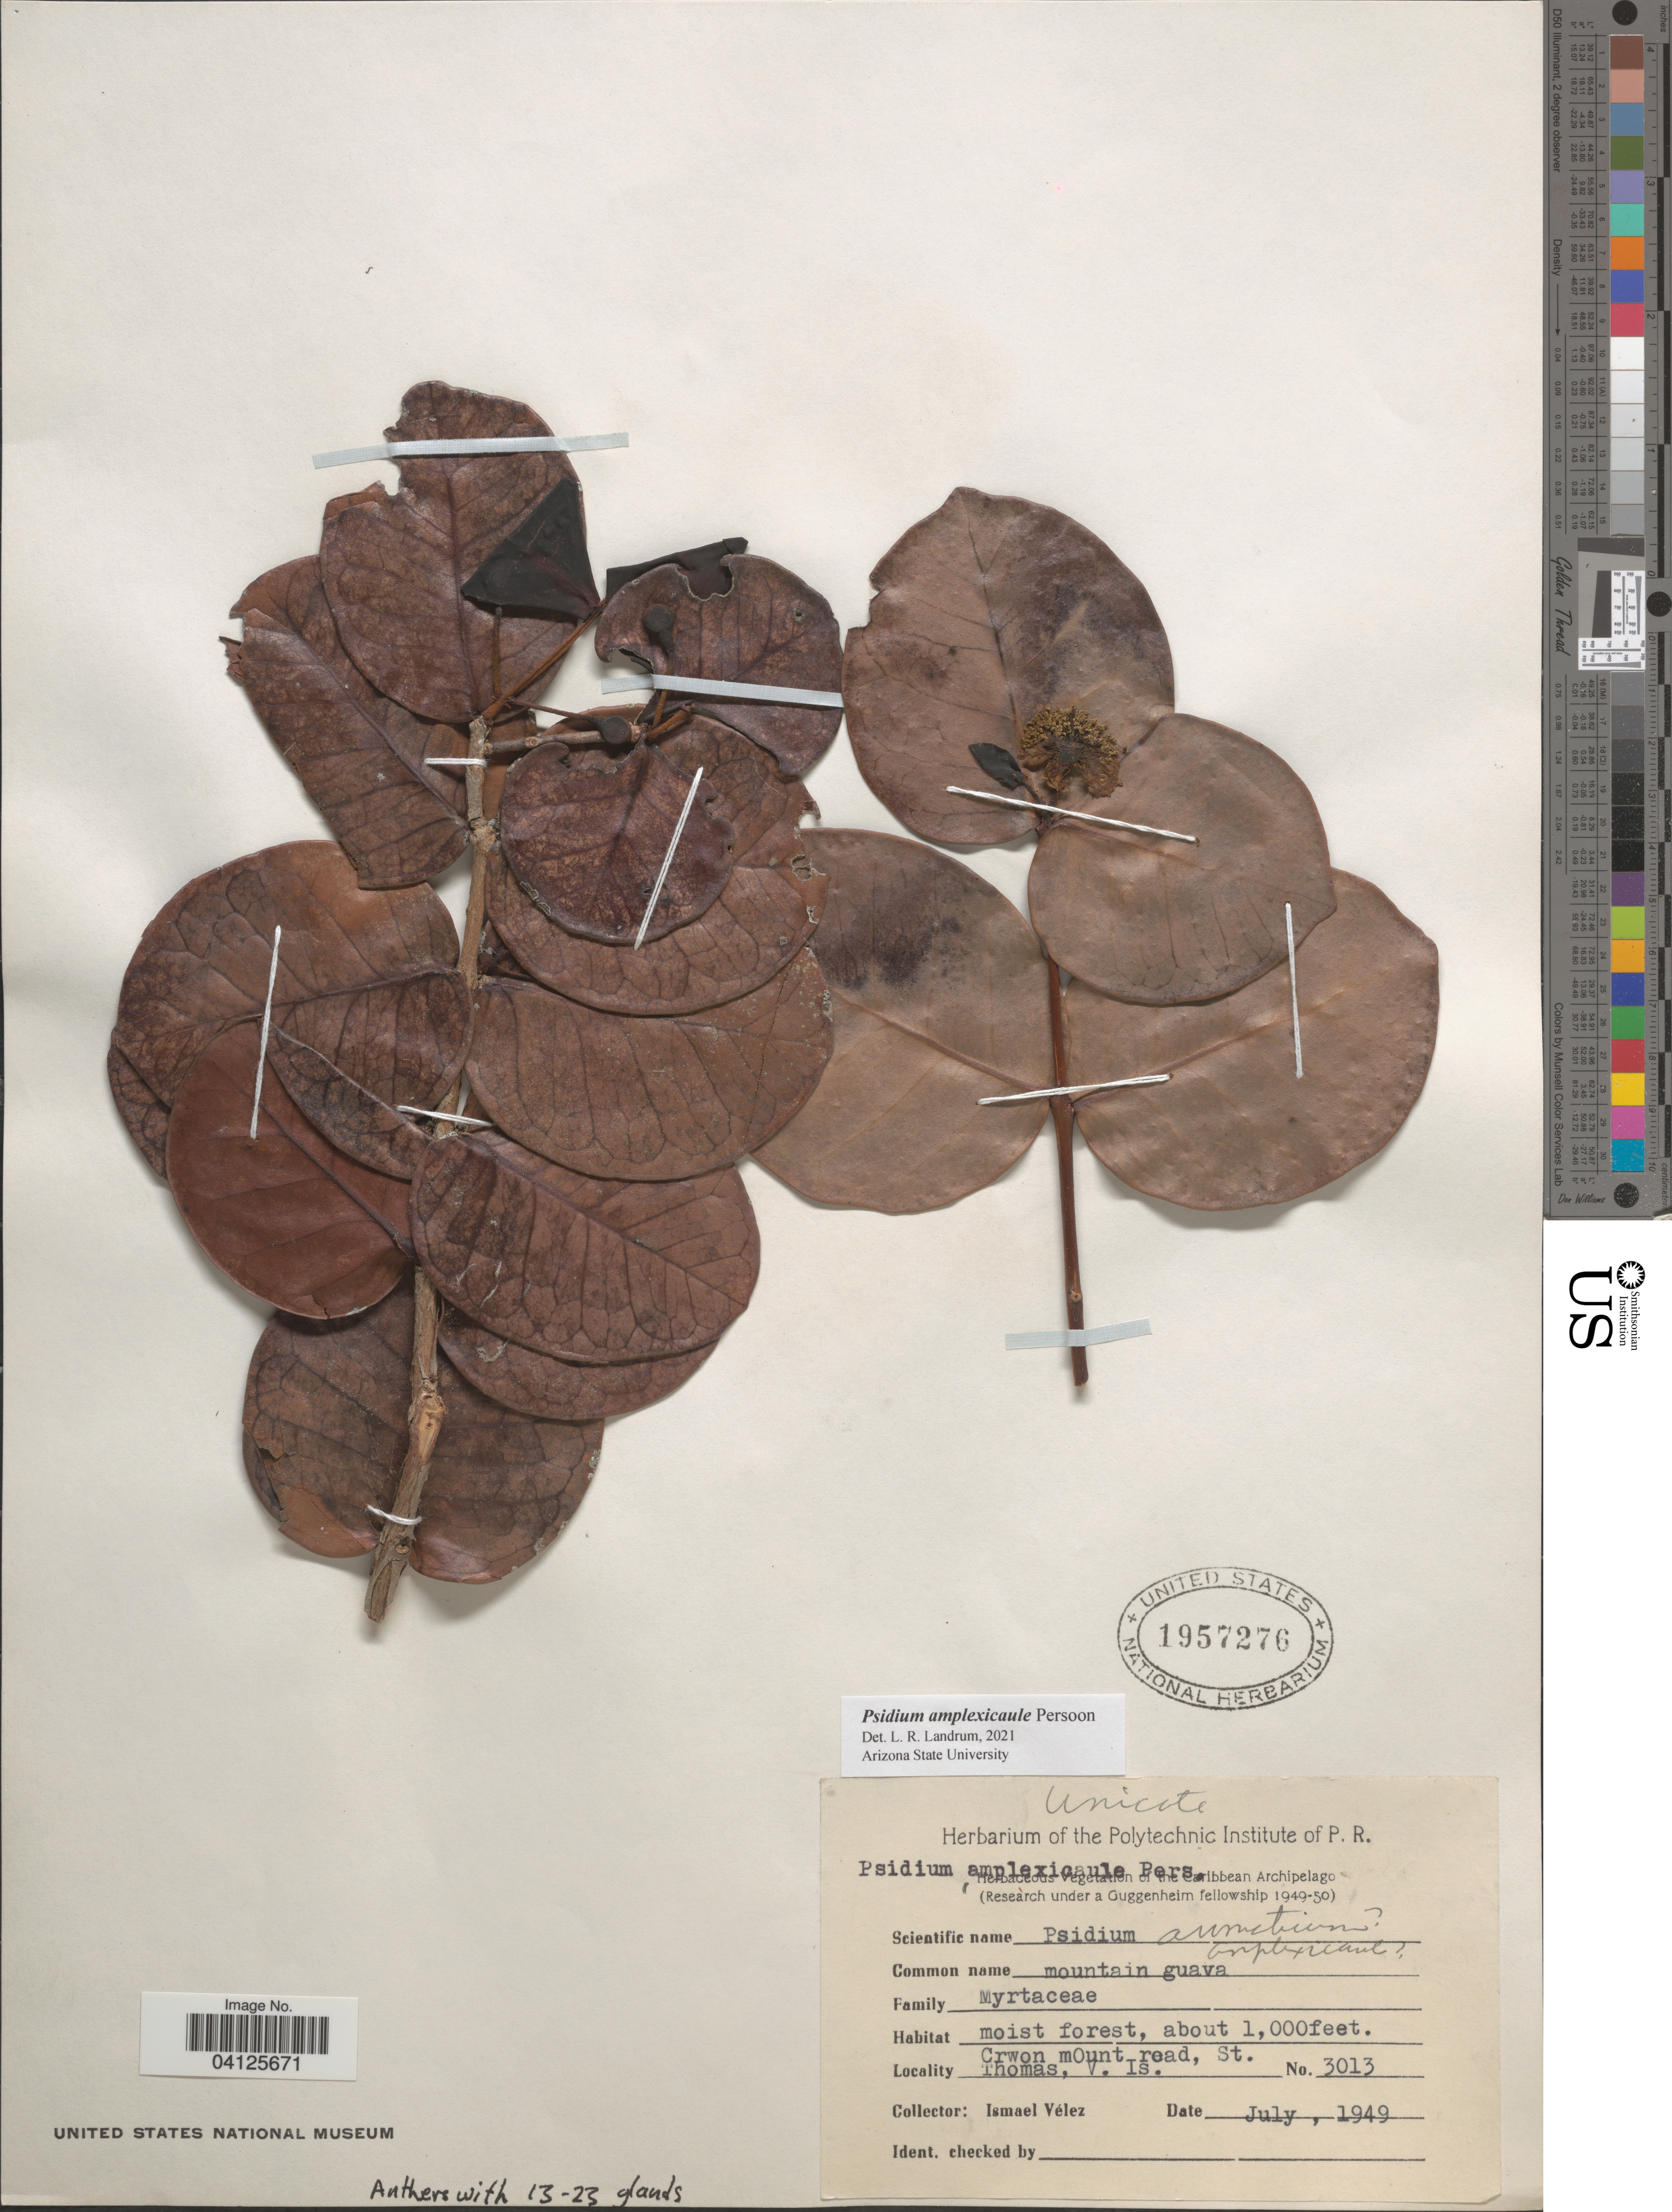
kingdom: Plantae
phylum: Tracheophyta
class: Magnoliopsida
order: Myrtales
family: Myrtaceae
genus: Psidium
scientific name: Psidium amplexicaule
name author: Pers.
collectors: I. Vélez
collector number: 3013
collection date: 1949-07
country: U.S. Virgin Islands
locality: Crwon mount road, St. Thomas, V. Is.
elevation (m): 305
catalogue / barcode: US 1957276